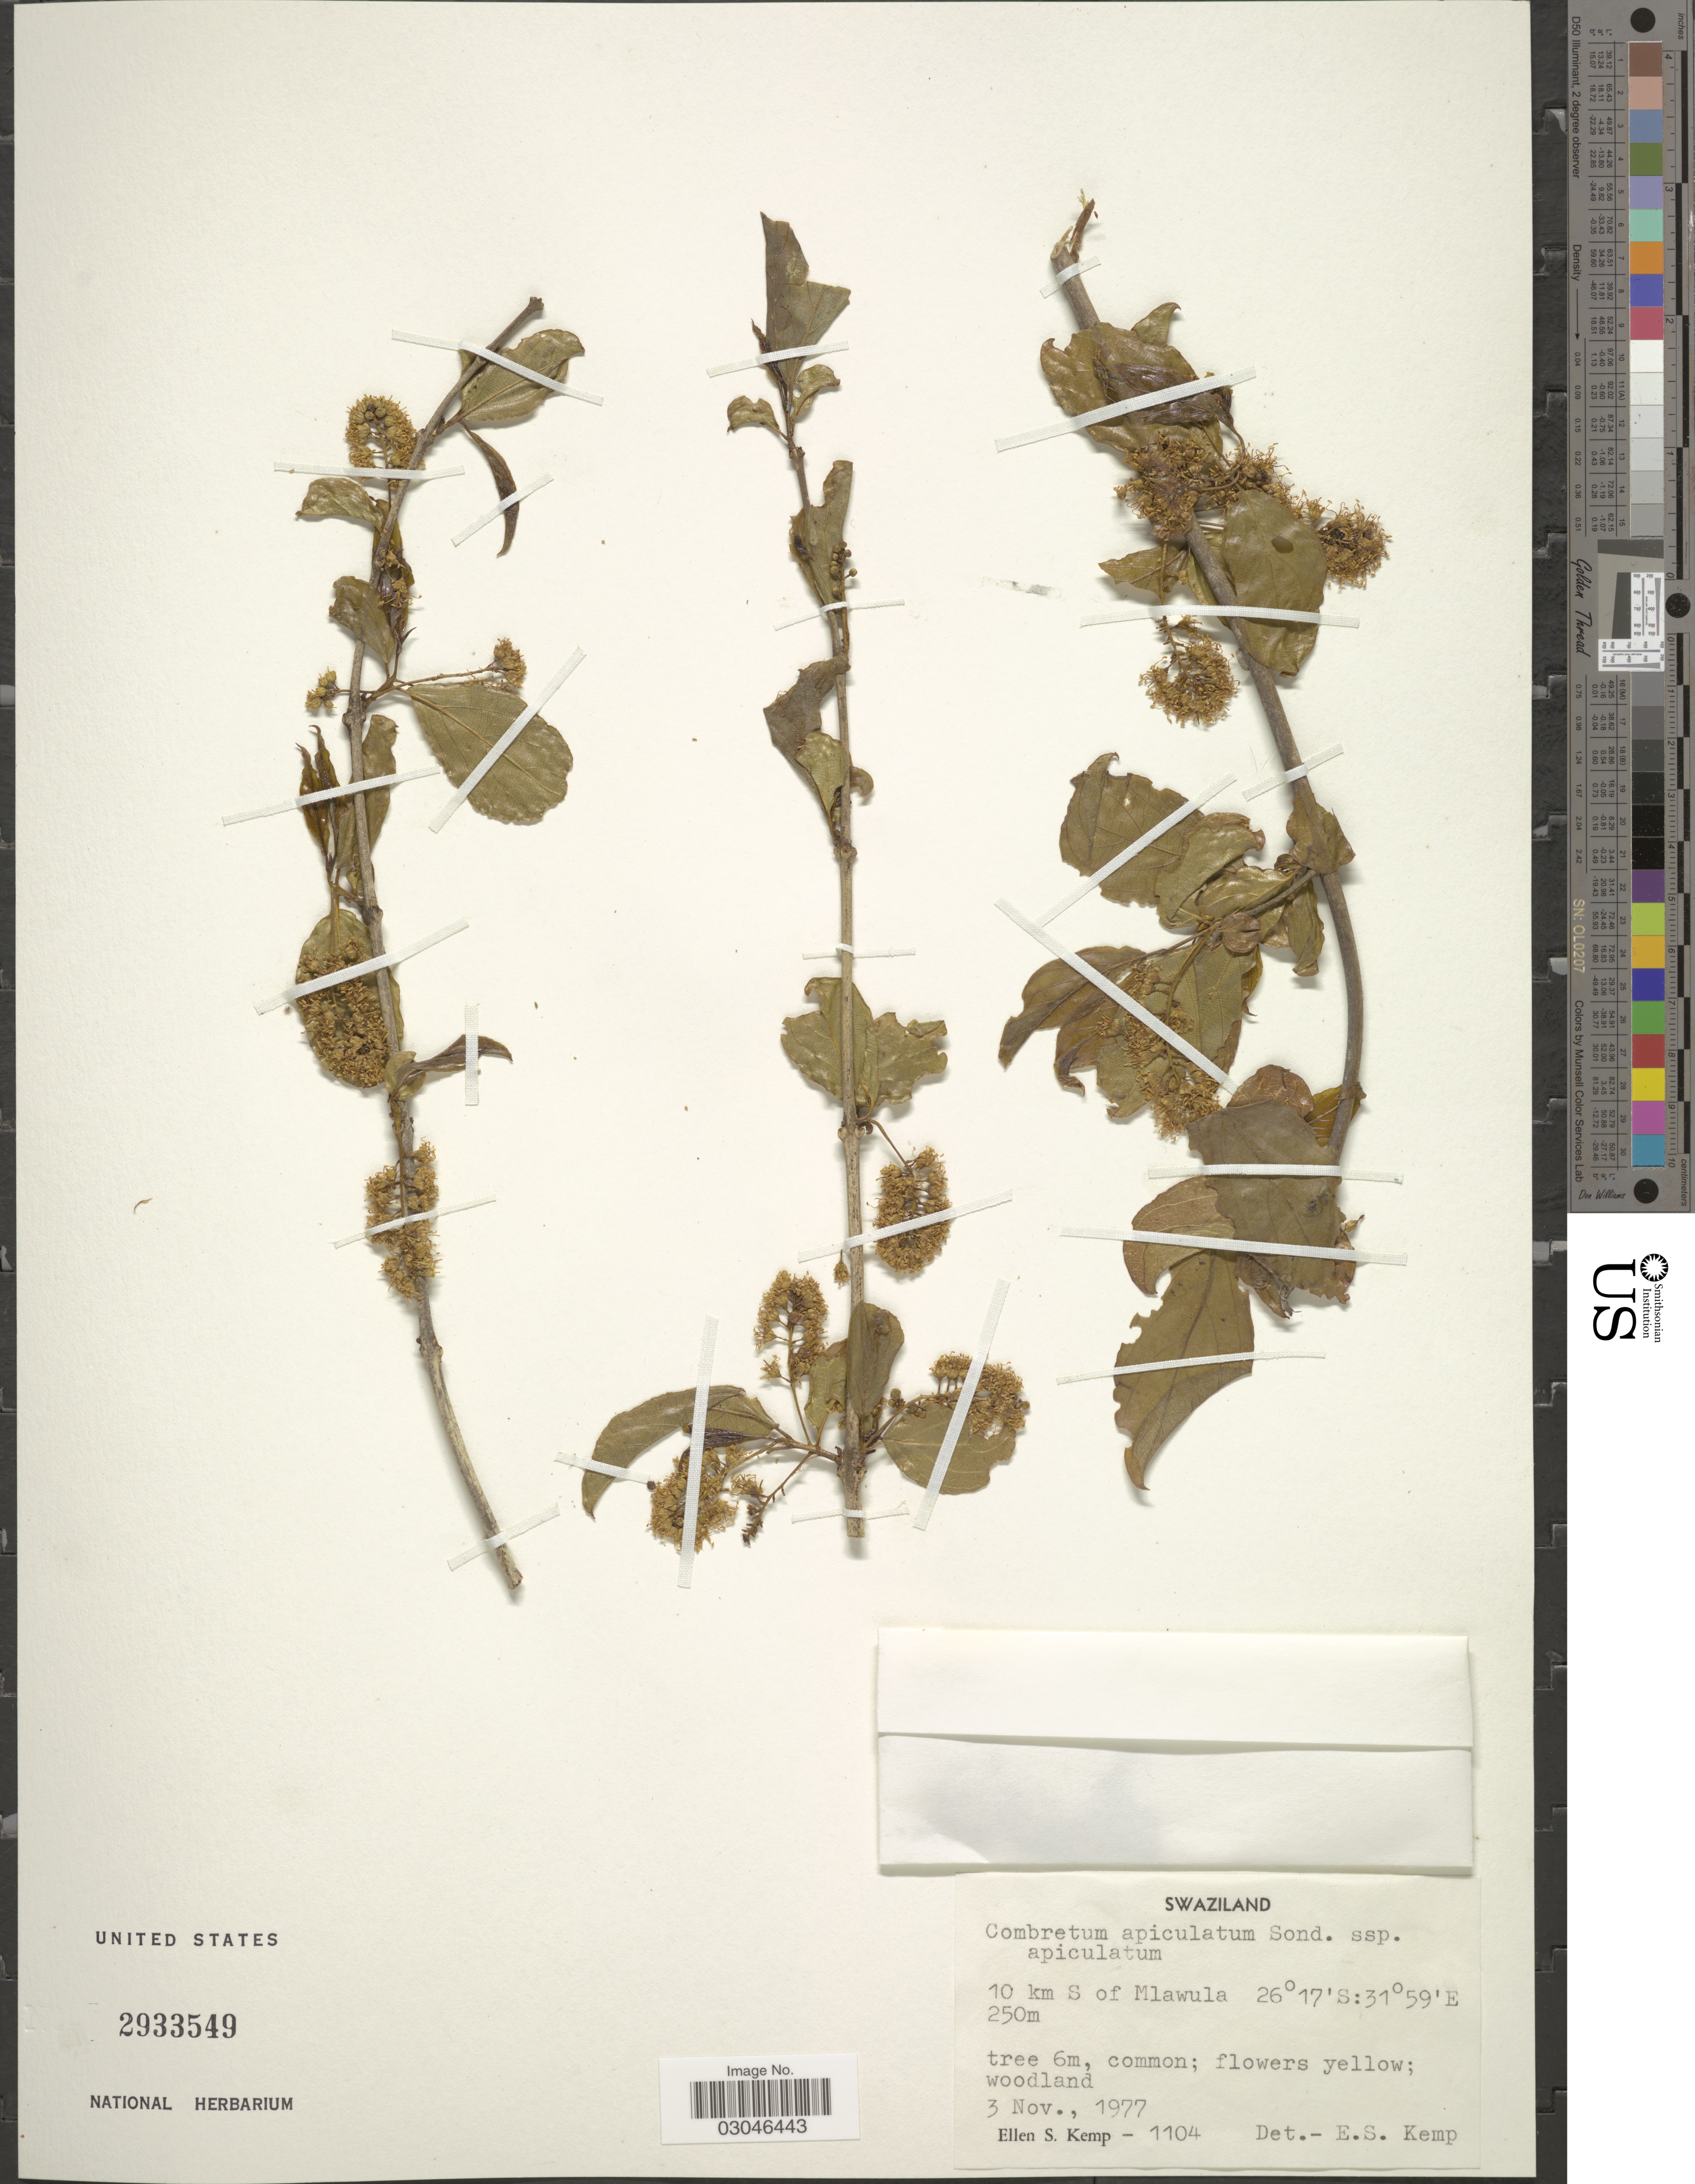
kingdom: Plantae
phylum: Tracheophyta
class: Magnoliopsida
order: Myrtales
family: Combretaceae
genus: Combretum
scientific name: Combretum apiculatum subsp. apiculatum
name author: Sond.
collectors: E. S. Kemp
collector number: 1104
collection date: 1977-11-03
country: Eswatini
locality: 10 km S of Mlawula.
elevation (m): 250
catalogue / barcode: US 2933549